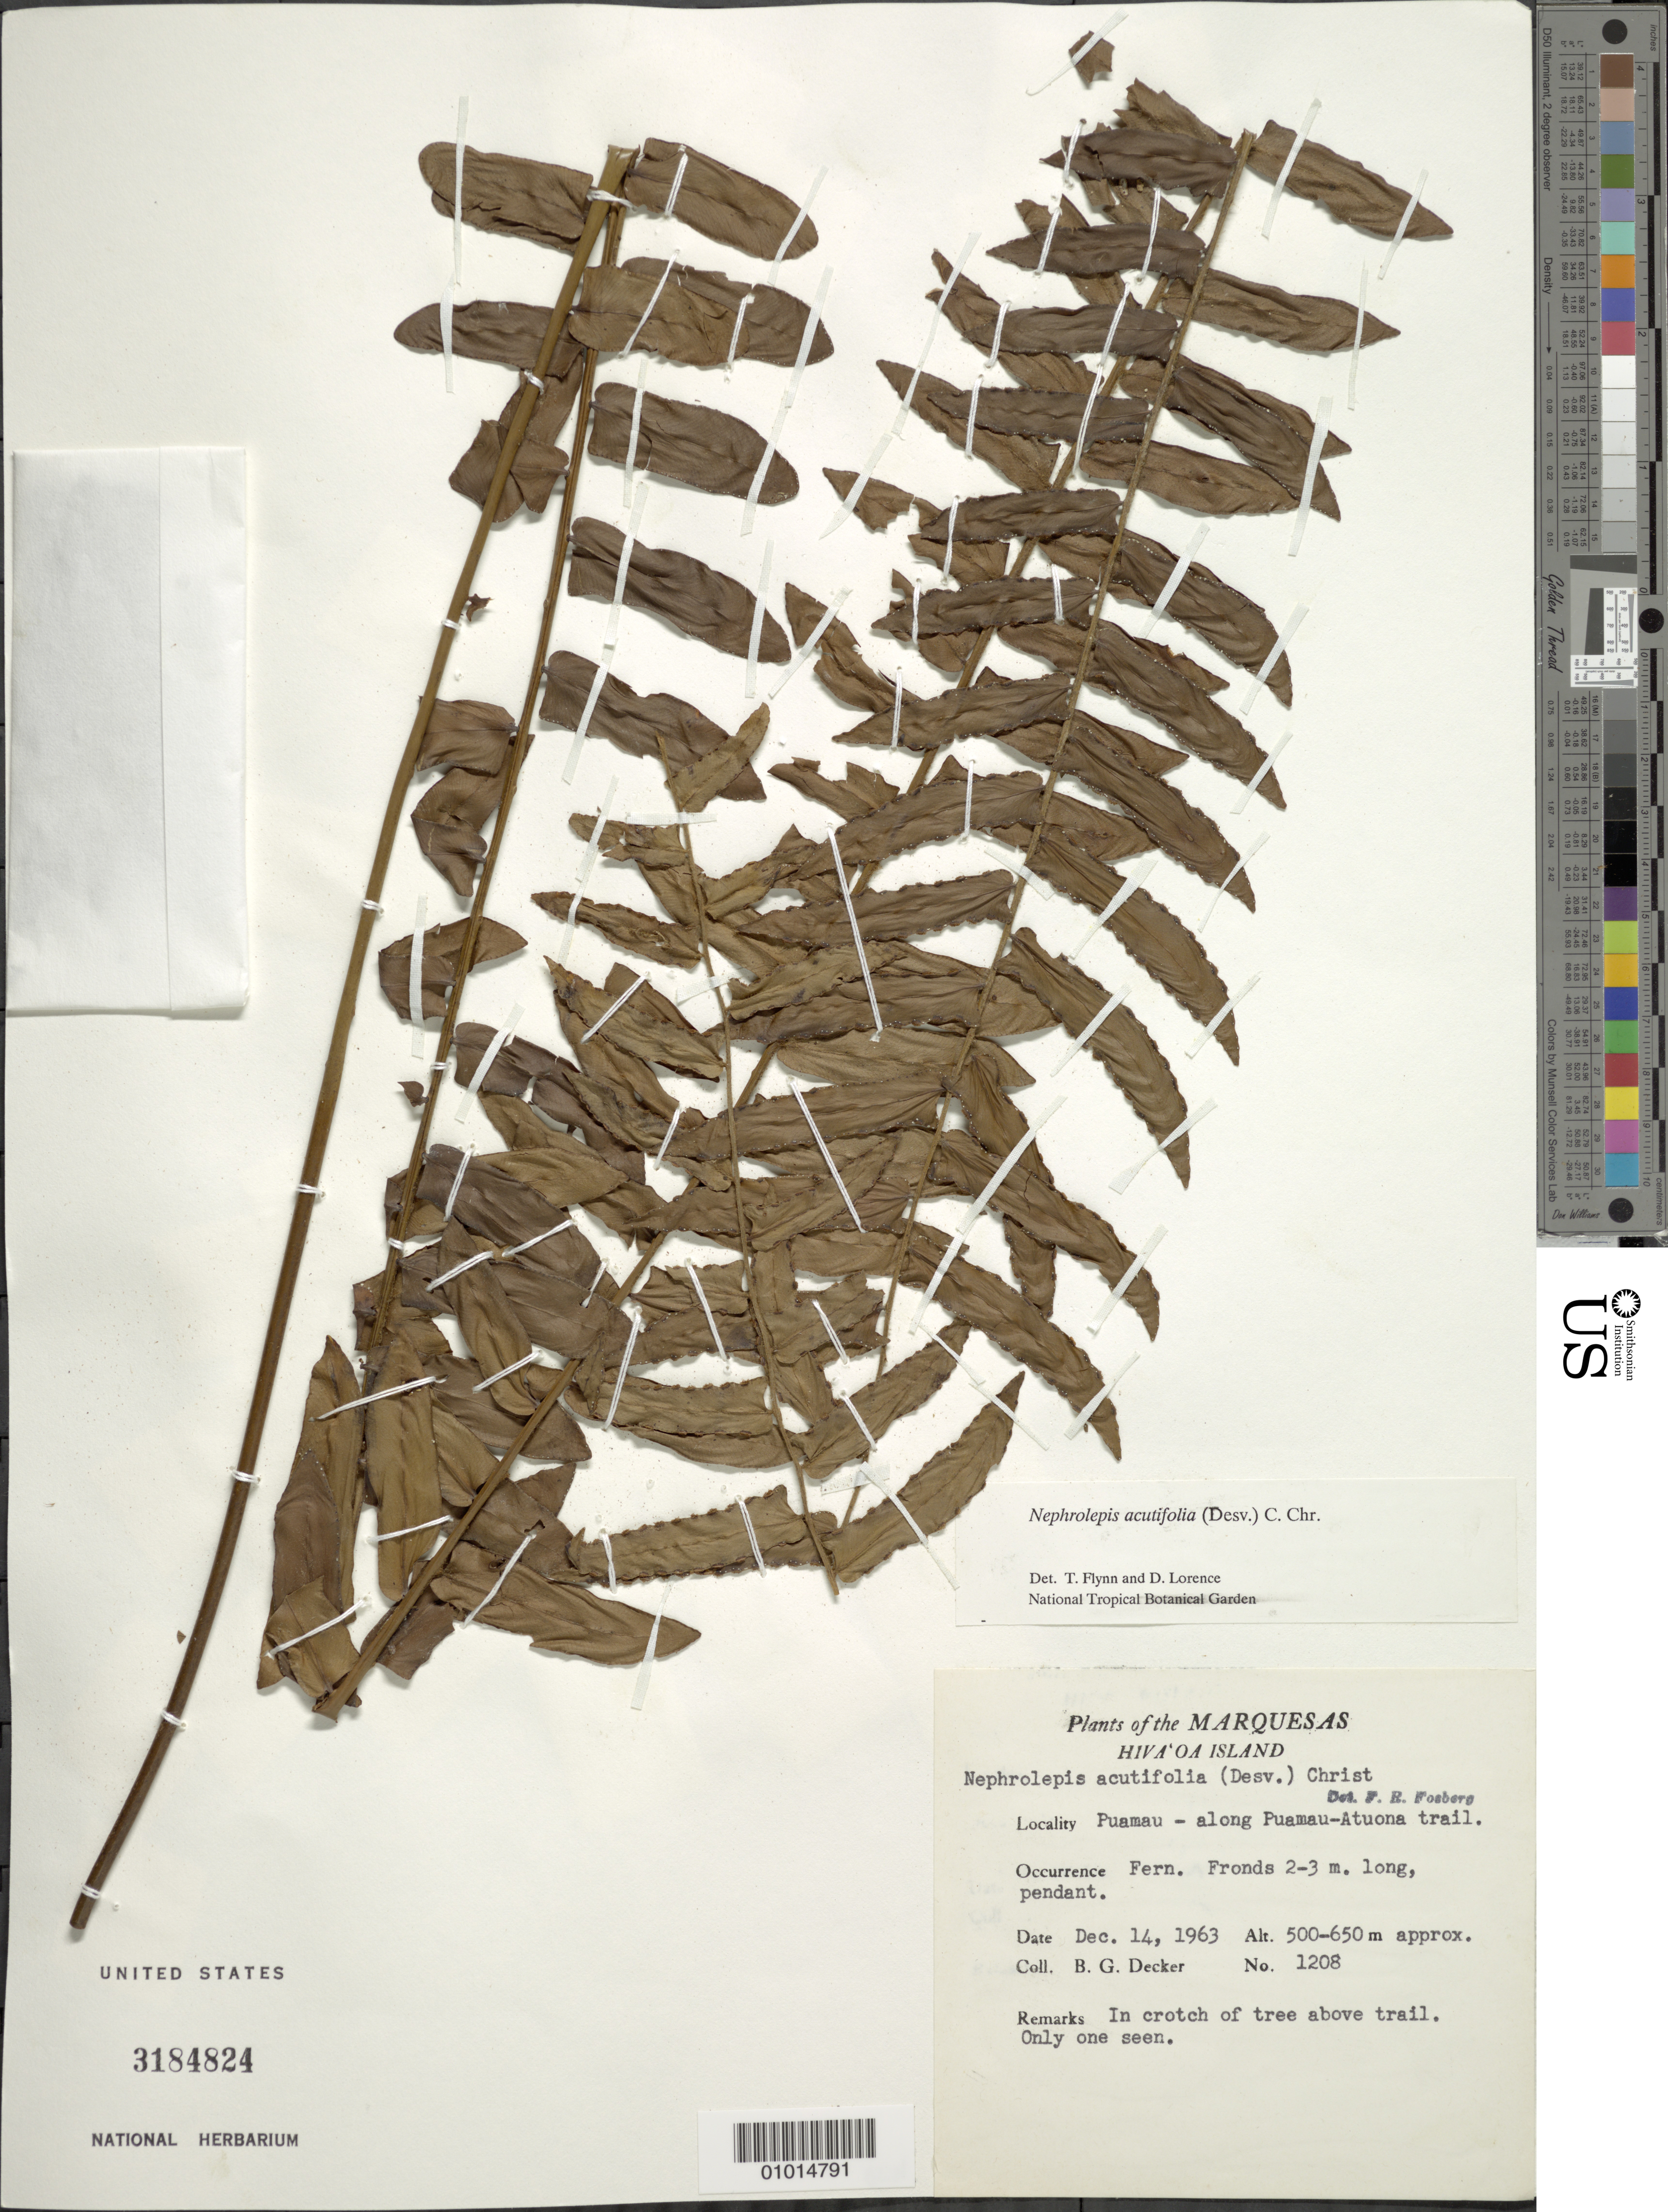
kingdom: Plantae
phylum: Tracheophyta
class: Polypodiopsida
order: Polypodiales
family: Nephrolepidaceae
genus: Nephrolepis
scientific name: Nephrolepis acutifolia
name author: (Desv.) Chr.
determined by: Lorence, David H., (PTBG), National Tropical Botanical Garden (UNITED STATES)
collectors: B. G. Decker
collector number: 1208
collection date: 1963-12-14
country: French Polynesia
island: Hiva Oa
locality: Puamau, along Puamau-Atuona Trail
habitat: In crotch of tree above trail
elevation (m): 500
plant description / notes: Only one seen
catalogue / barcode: US 3184824